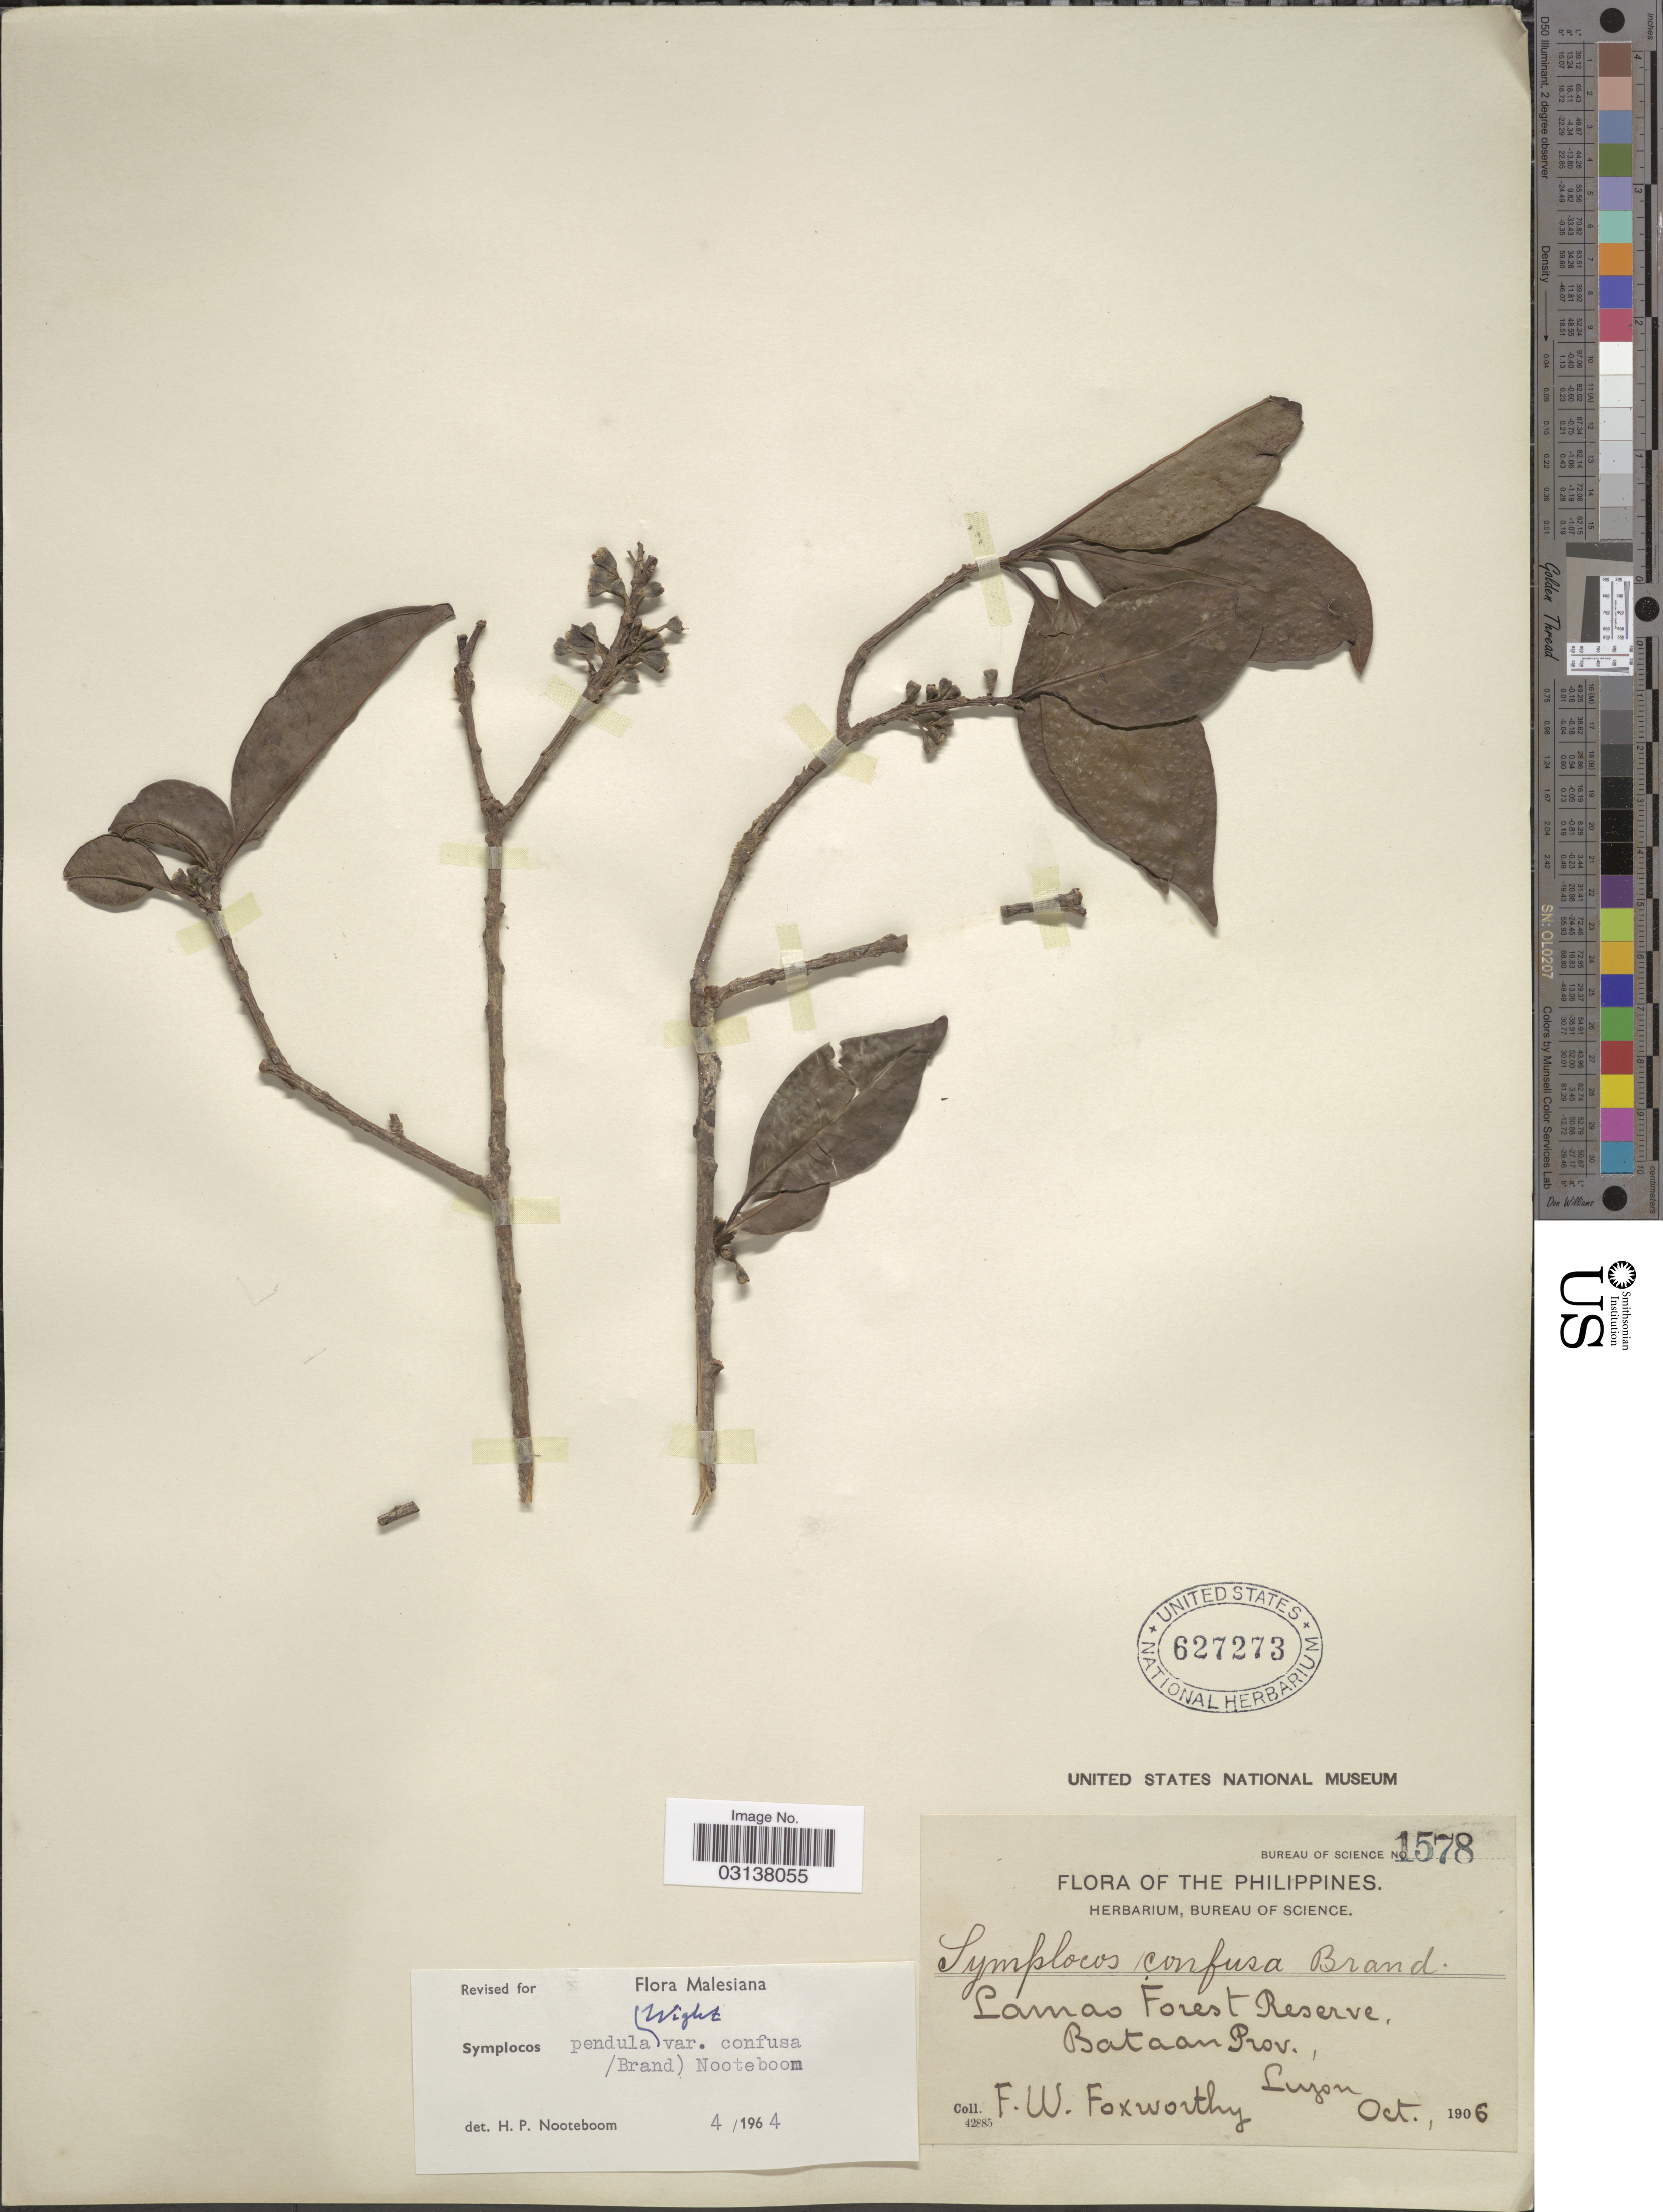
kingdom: Plantae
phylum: Tracheophyta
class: Magnoliopsida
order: Ericales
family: Symplocaceae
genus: Cordyloblaste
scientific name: Cordyloblaste pendula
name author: (Wight) Alston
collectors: F. W. Foxworthy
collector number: Bureau of Science 1578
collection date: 1906-10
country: Philippines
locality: The Philippines. Lamao Forest Reserve, Bataan Prov., Luzon.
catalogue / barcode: US 627273